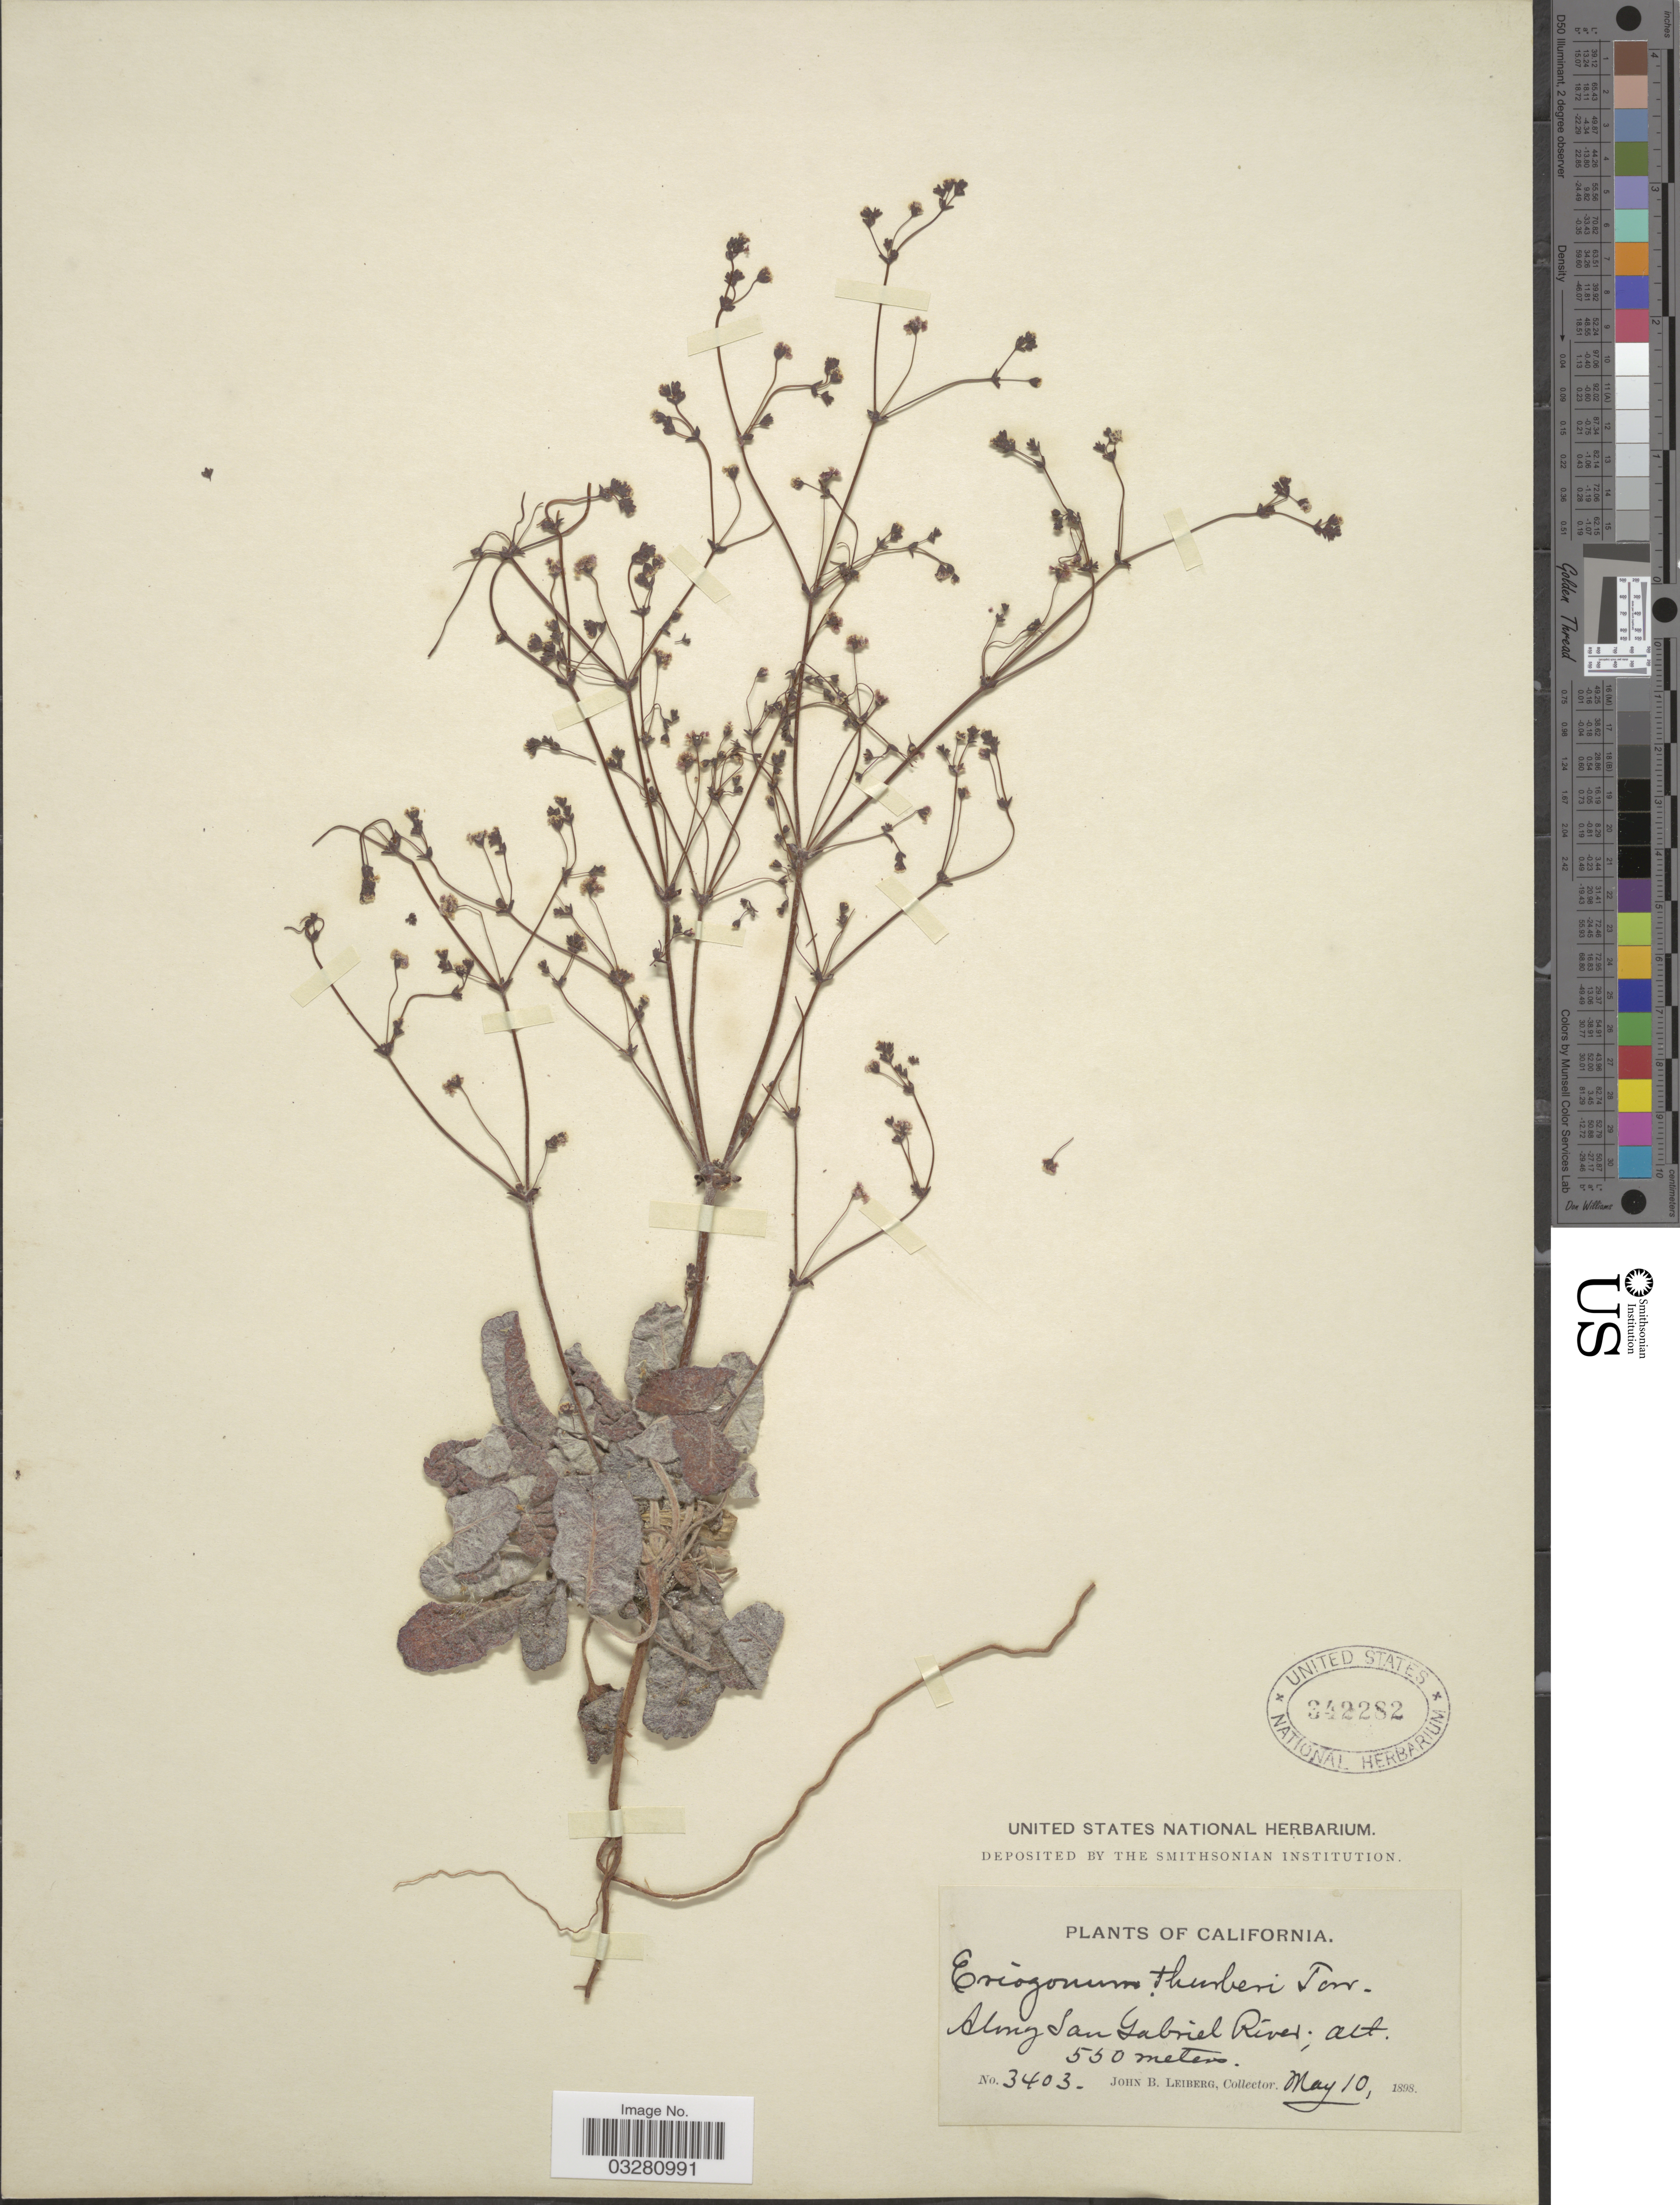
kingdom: Plantae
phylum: Tracheophyta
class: Magnoliopsida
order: Caryophyllales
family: Polygonaceae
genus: Eriogonum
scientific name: Eriogonum thurberi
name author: Torr.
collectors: J. Leiberg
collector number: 3403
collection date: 1898-05-10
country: United States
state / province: California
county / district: Los Angeles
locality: Along San Gabriel River.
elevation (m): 550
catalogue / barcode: US 342282